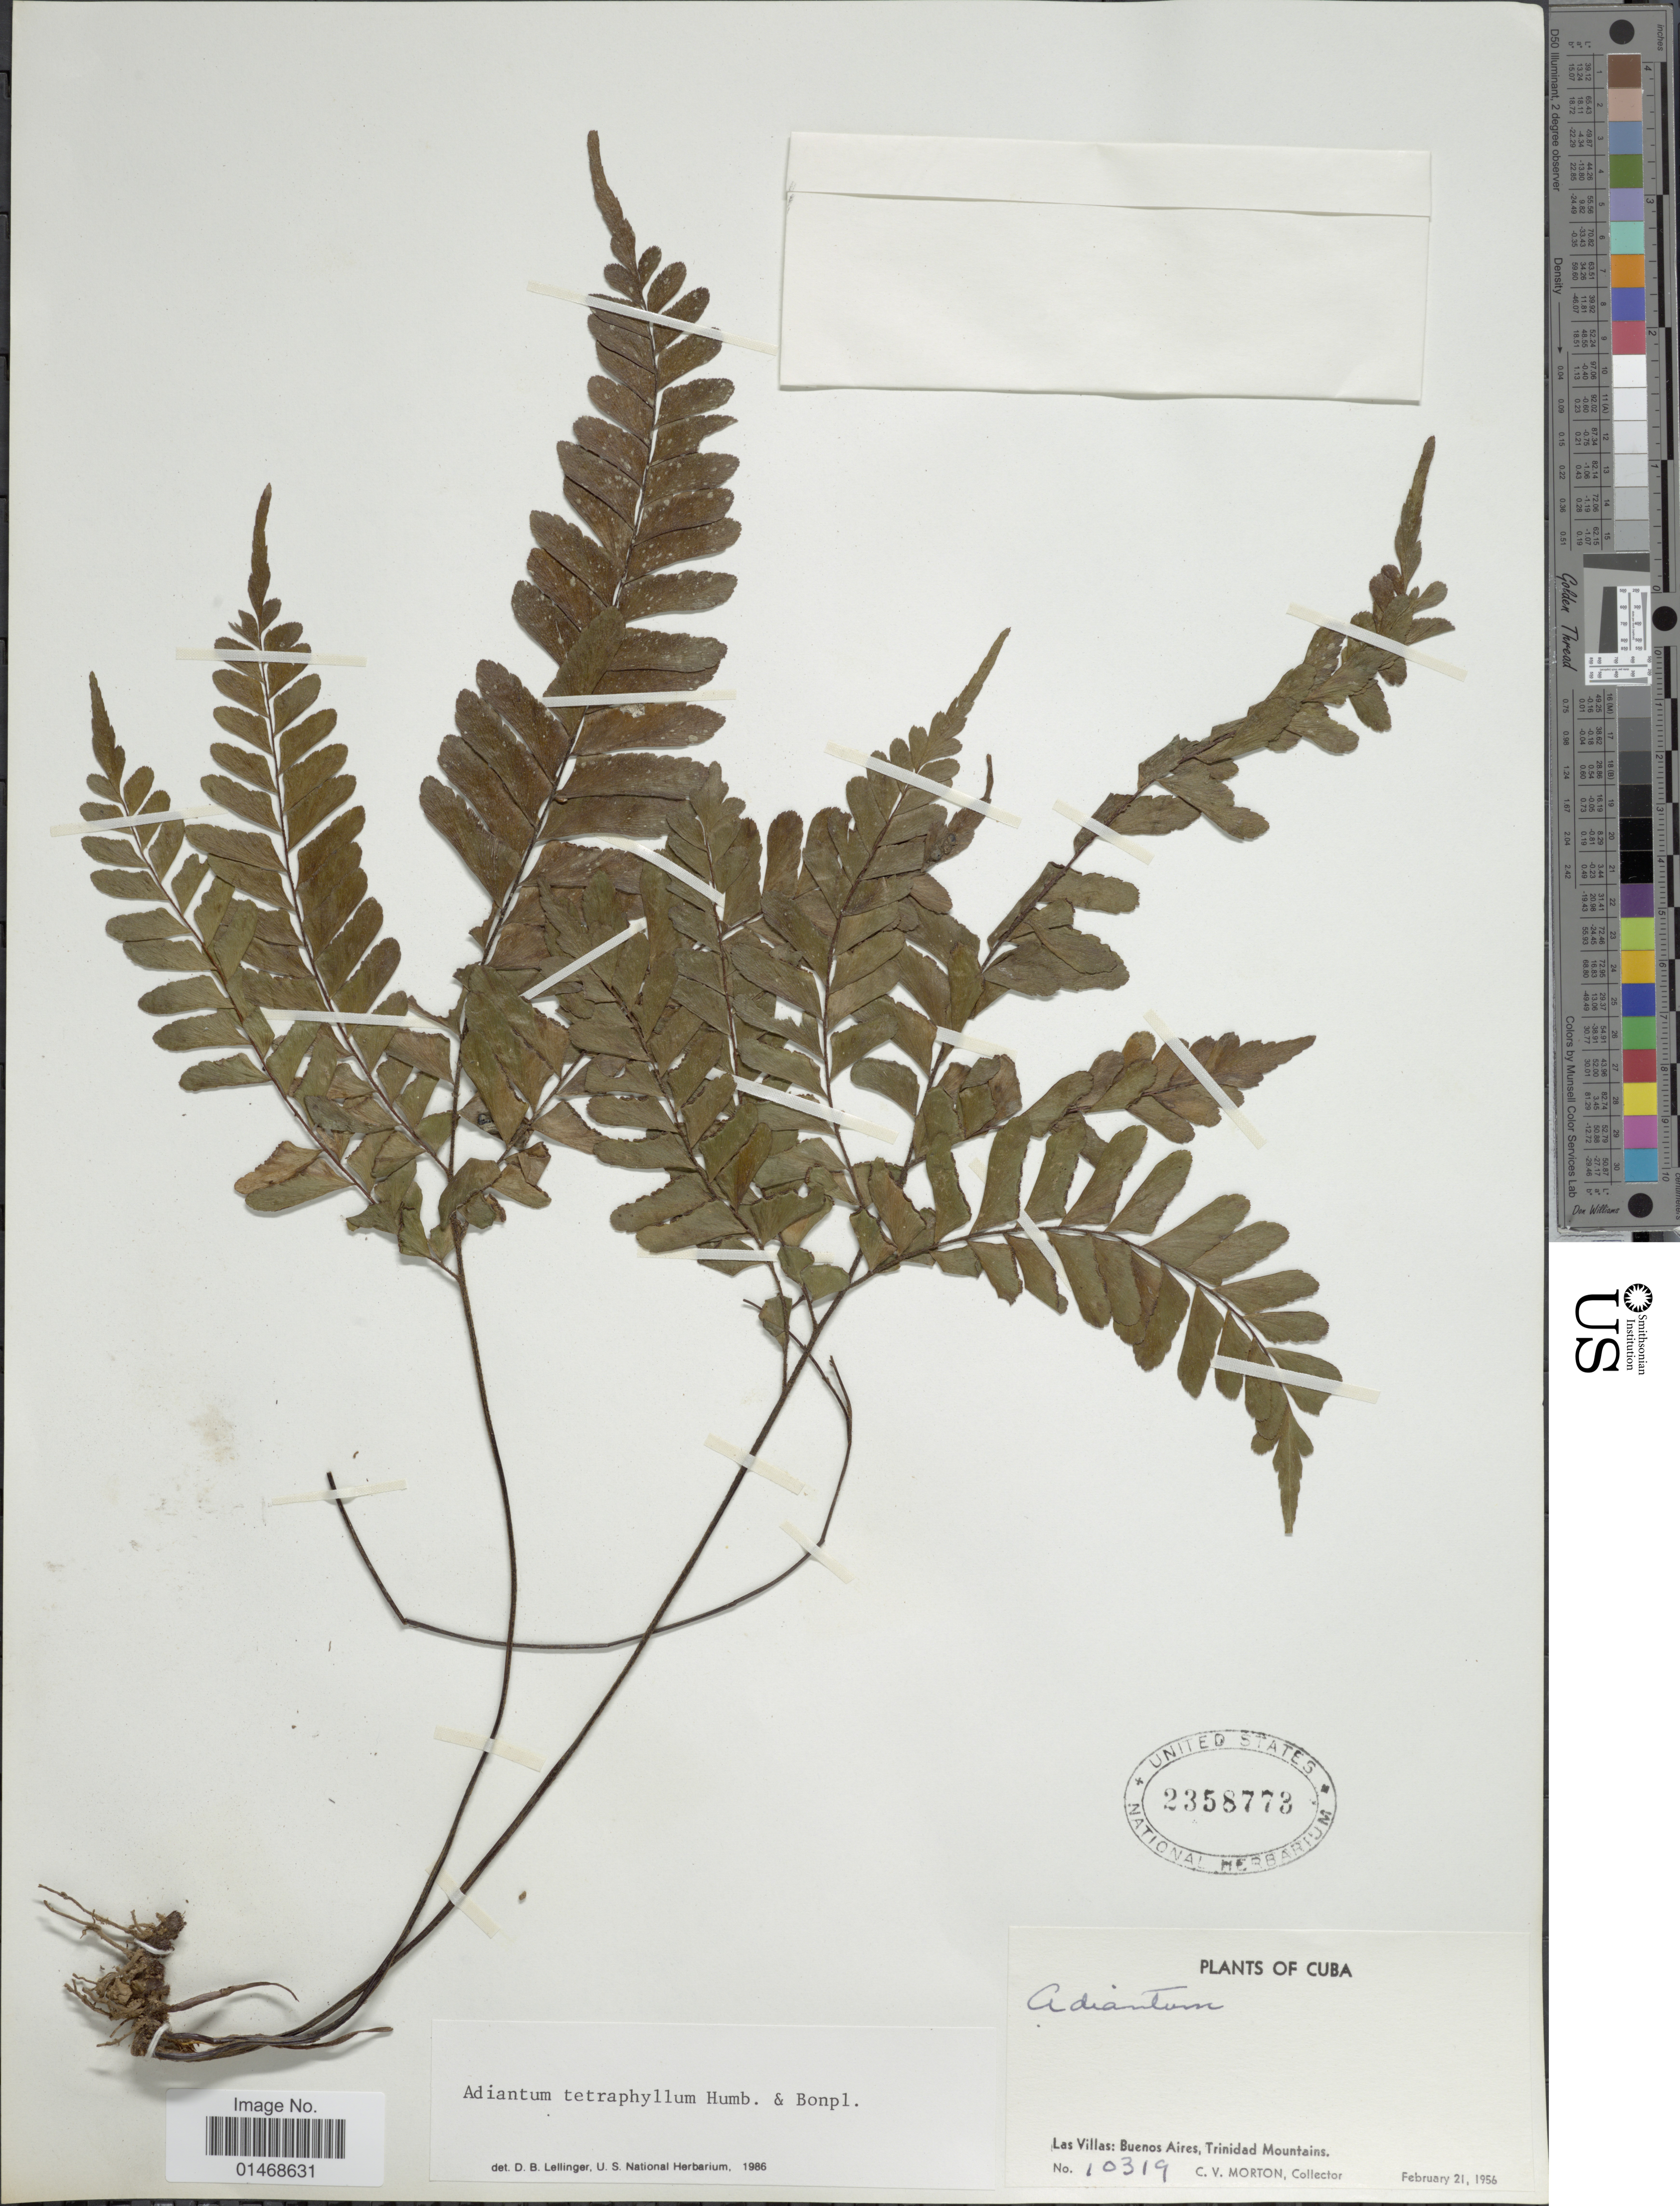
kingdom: Plantae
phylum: Tracheophyta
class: Polypodiopsida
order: Polypodiales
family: Pteridaceae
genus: Adiantum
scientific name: Adiantum cubense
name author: Hook.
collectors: C. V. Morton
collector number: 10319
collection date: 1956-02-21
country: Cuba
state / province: Las Villas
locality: Buenos Aires, Trinidad Mountains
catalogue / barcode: US 2358773